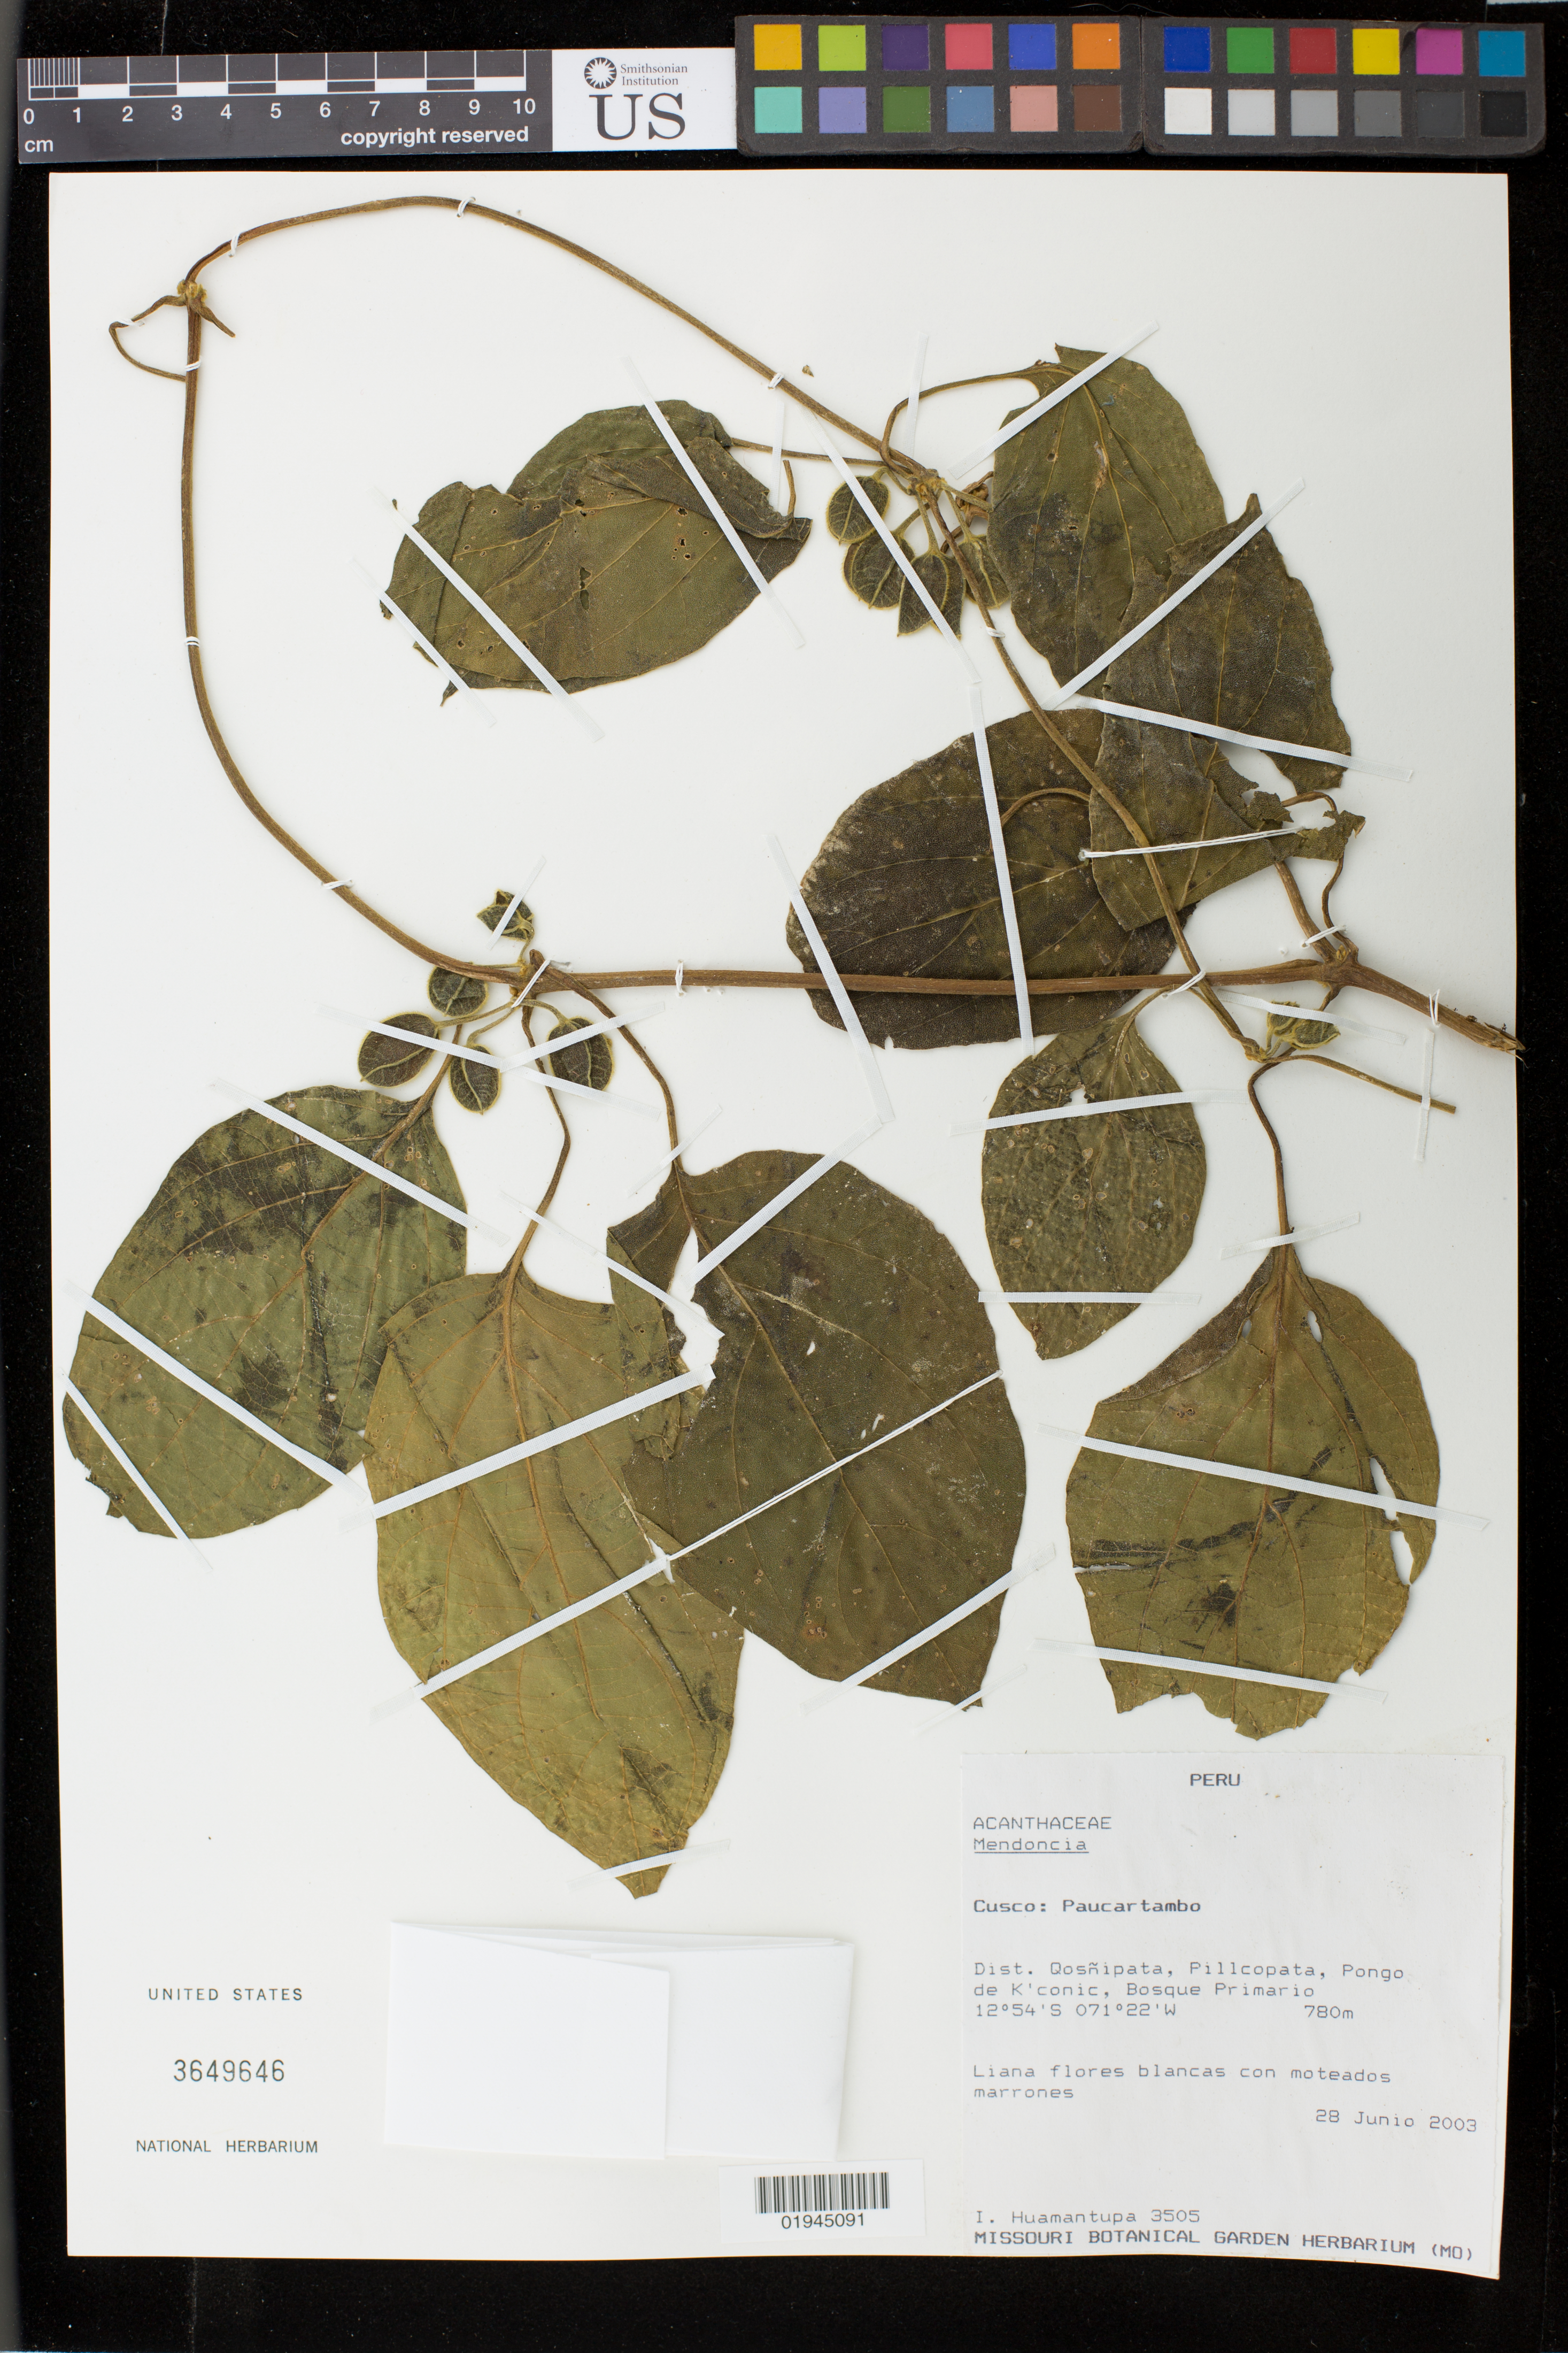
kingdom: Plantae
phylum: Tracheophyta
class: Magnoliopsida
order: Lamiales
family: Acanthaceae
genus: Mendoncia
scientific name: Mendoncia sp.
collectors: I. Huamantupa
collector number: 3505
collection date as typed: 28 Junio 2003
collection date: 2003-06-28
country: Peru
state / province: Cusco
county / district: Paucartambo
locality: Dist. Qosnipata, Pillcopata, Pongo de K'conic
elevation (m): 780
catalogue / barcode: US 3649646